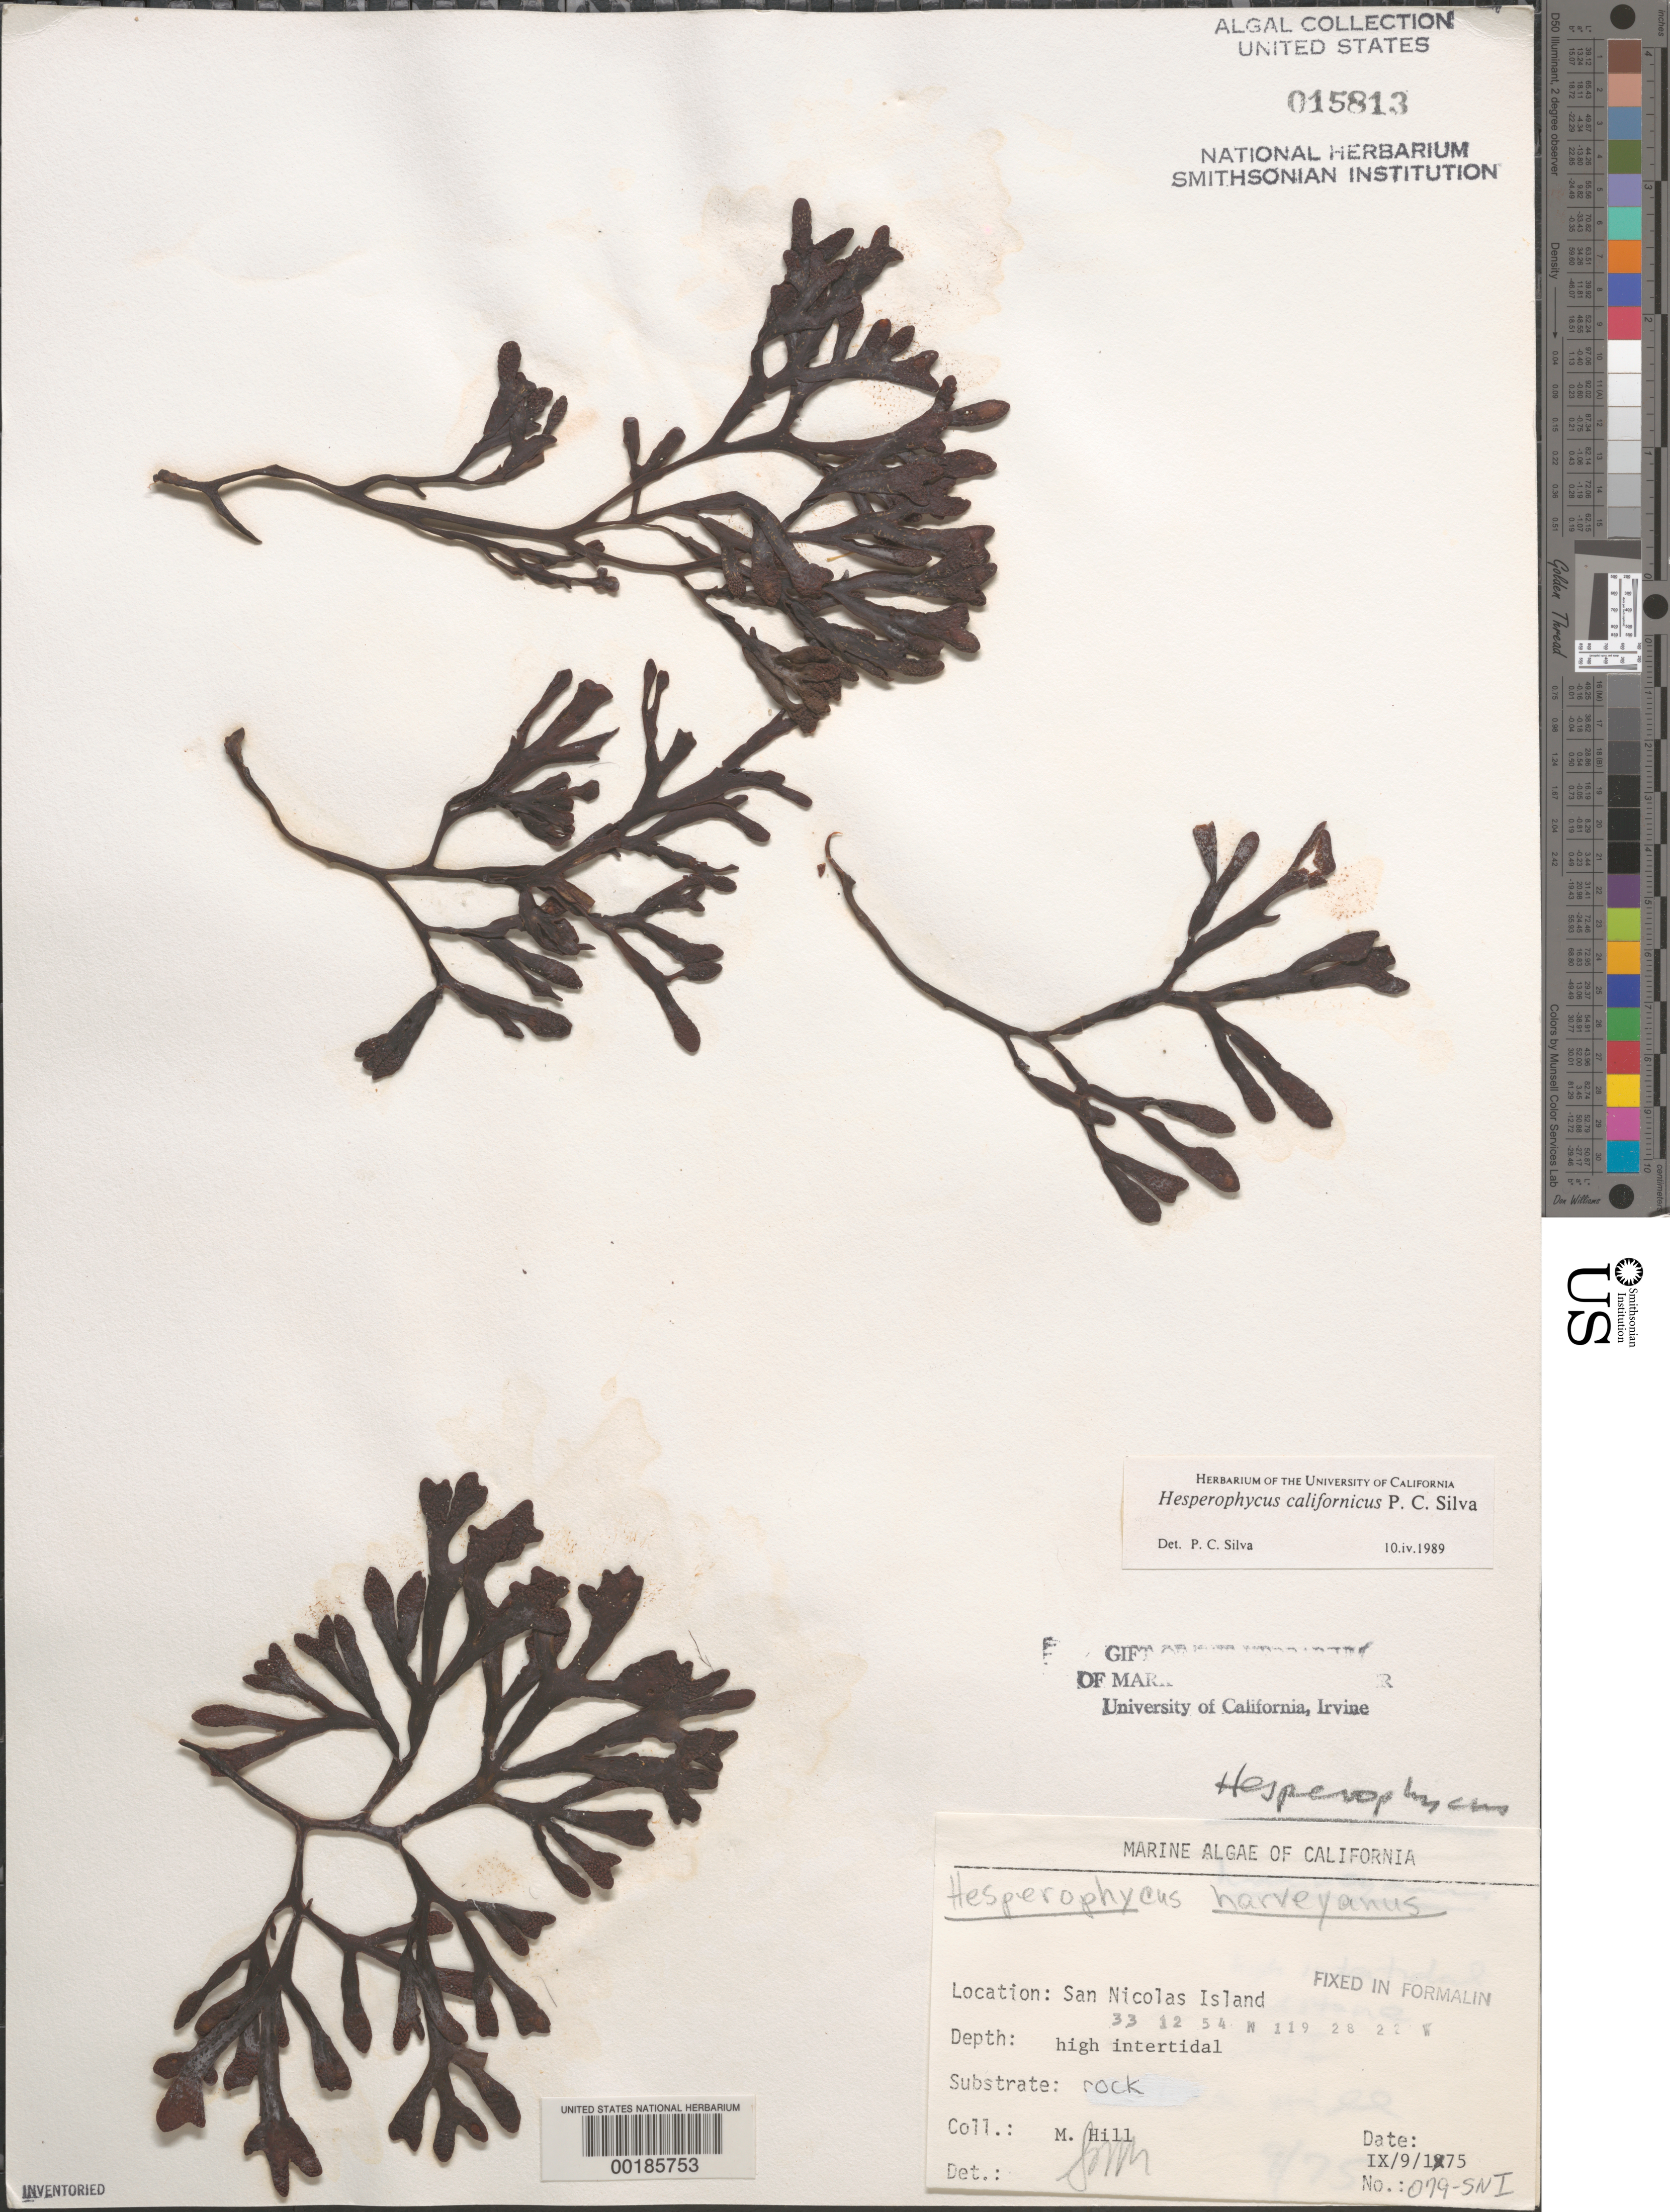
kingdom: Chromista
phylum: Ochrophyta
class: Phaeophyceae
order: Fucales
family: Fucaceae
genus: Hesperophycus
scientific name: Hesperophycus californicus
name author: P.C. Silva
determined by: Silva, P. C.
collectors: M. Hill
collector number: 079-sni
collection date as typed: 09 Sep 1975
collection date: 1975-09-09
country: United States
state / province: California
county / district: Ventura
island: San Nicolas Island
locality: Dutch Harbor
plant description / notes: BLM-SOCALBIGHT Rocky Intertidal Survey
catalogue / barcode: US 15813